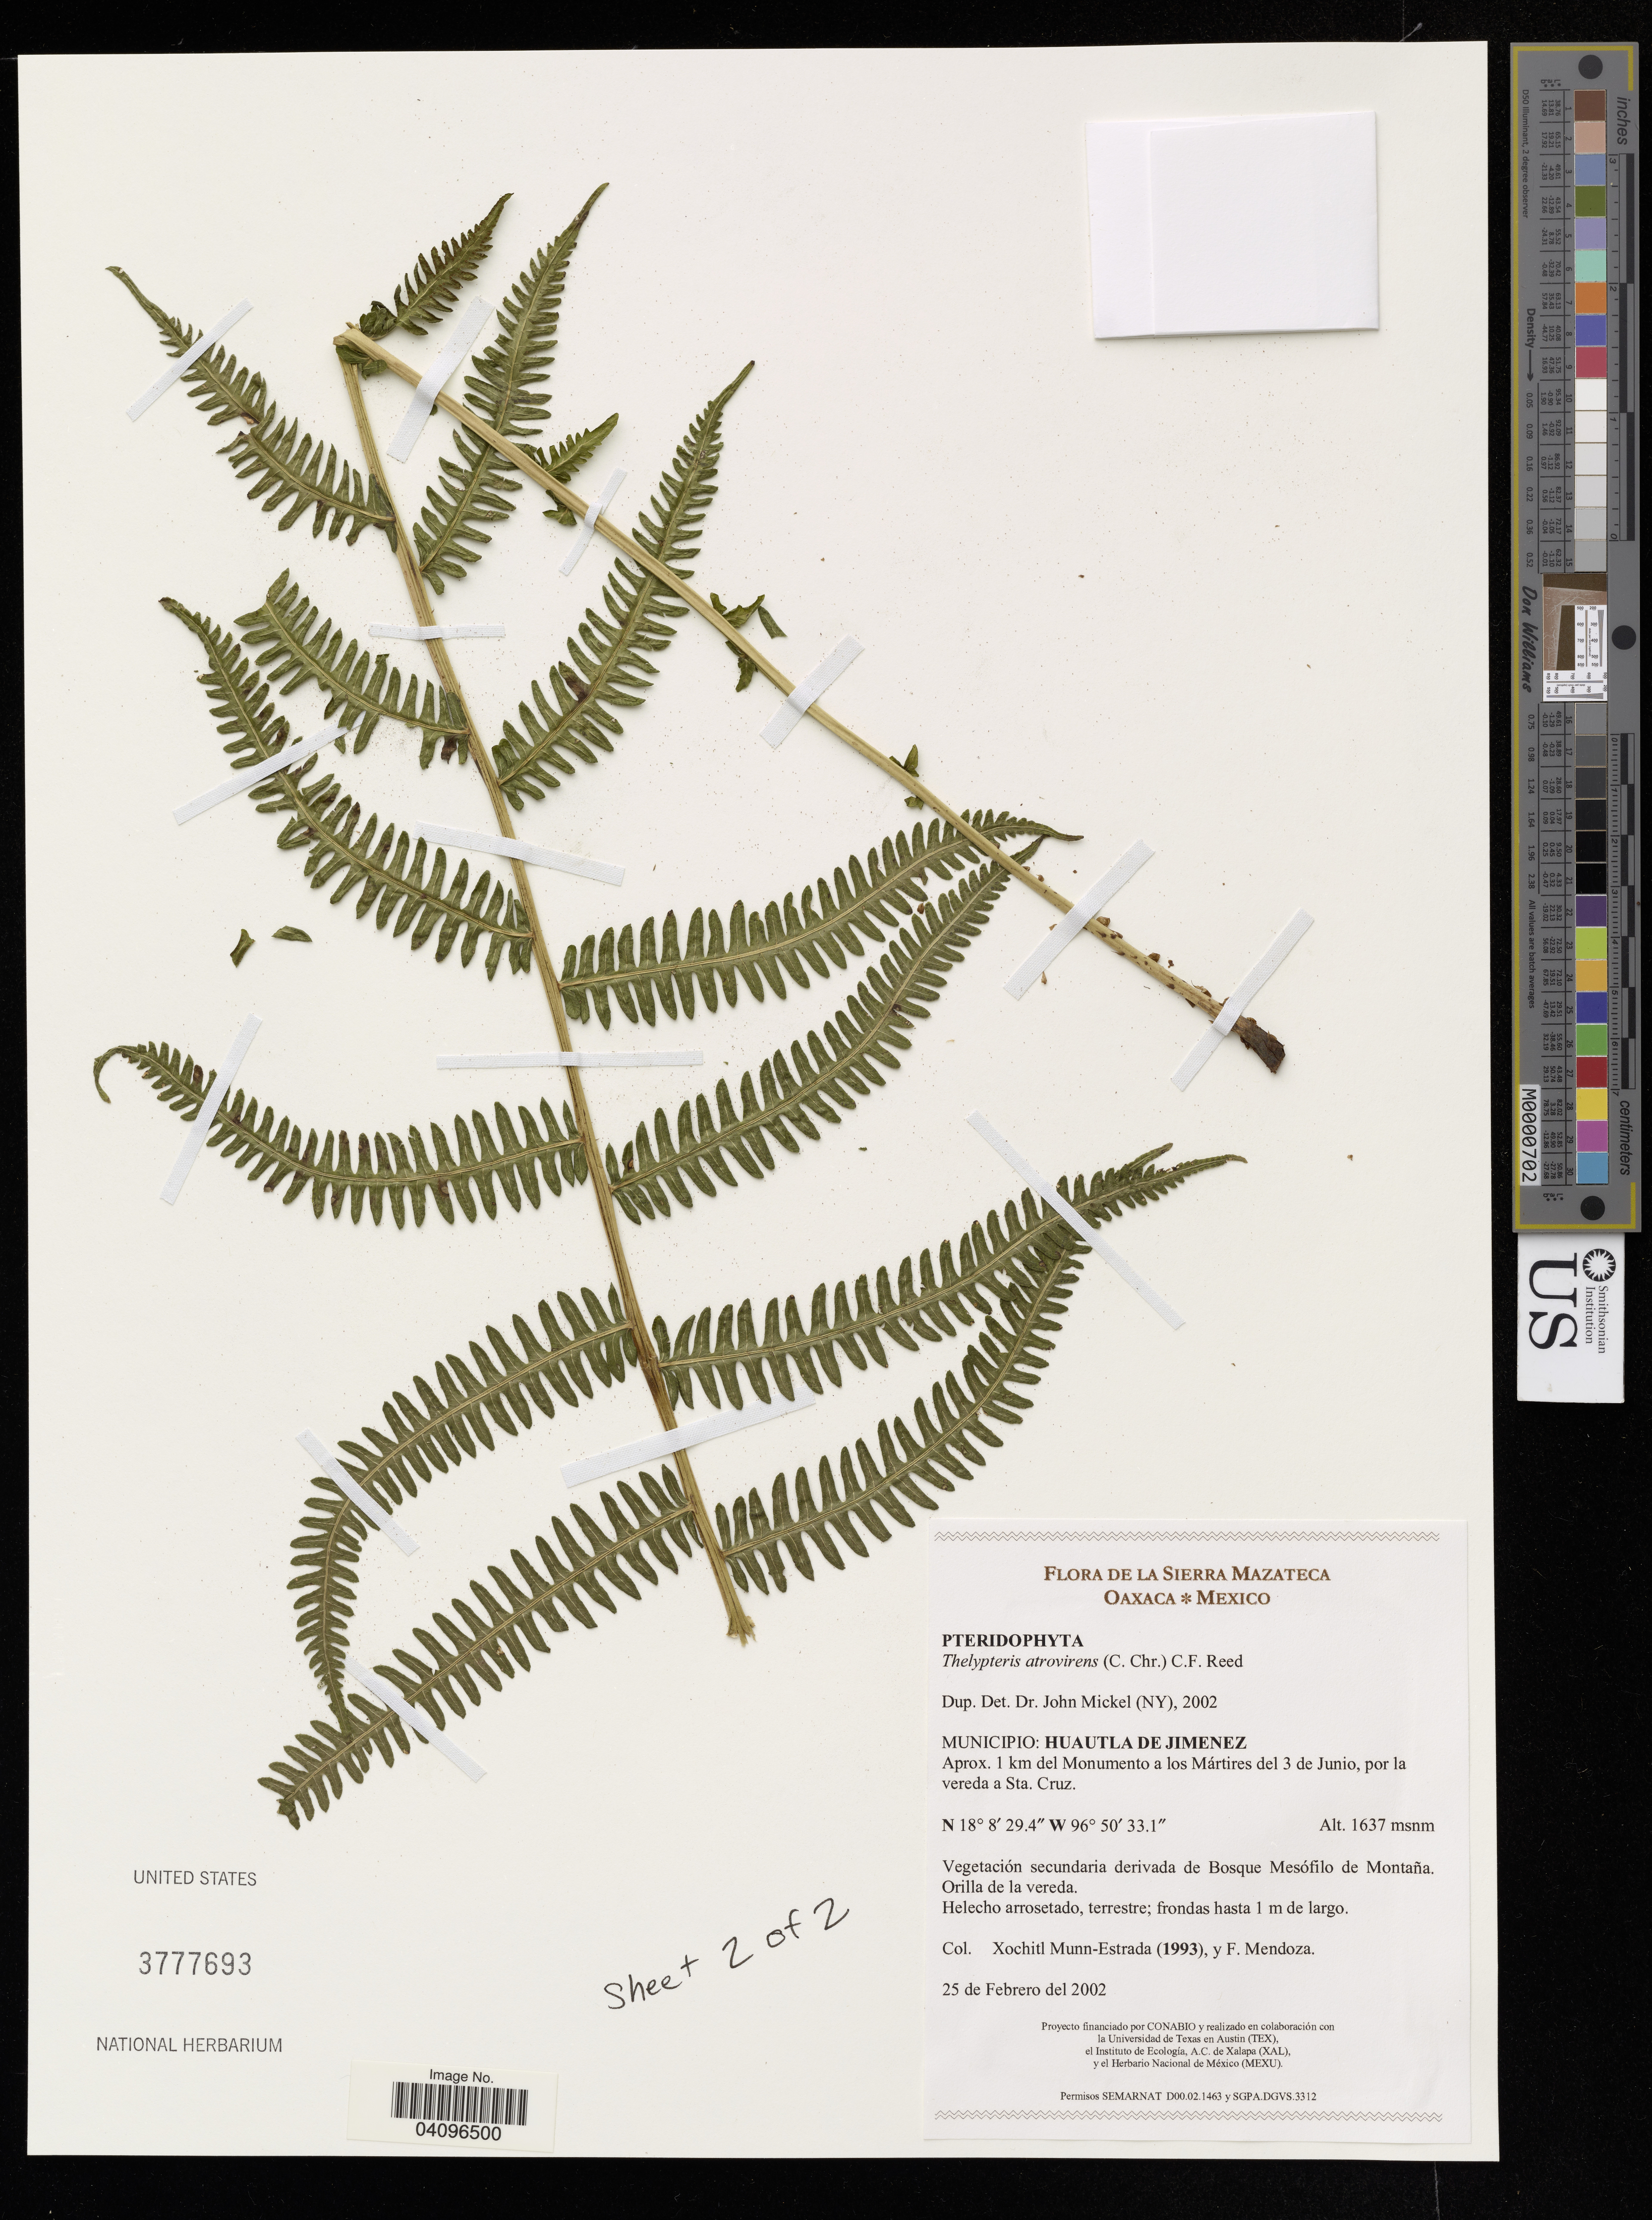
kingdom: Plantae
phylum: Tracheophyta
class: Polypodiopsida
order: Polypodiales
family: Thelypteridaceae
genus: Thelypteris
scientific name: Thelypteris atrovirens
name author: (C. Chr.) C.F. Reed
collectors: X. Munn-Estrada & F. Mendoza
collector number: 1993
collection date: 2002-02-25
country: Mexico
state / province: Oaxaca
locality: La Sierra Mazateca. Municipio: Huautla de Jimenez. Aprox. 1 km del Monumento a los Mártires del 3 de Junio, por la vereda a Sta. Cruz.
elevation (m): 1637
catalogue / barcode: US 3777693